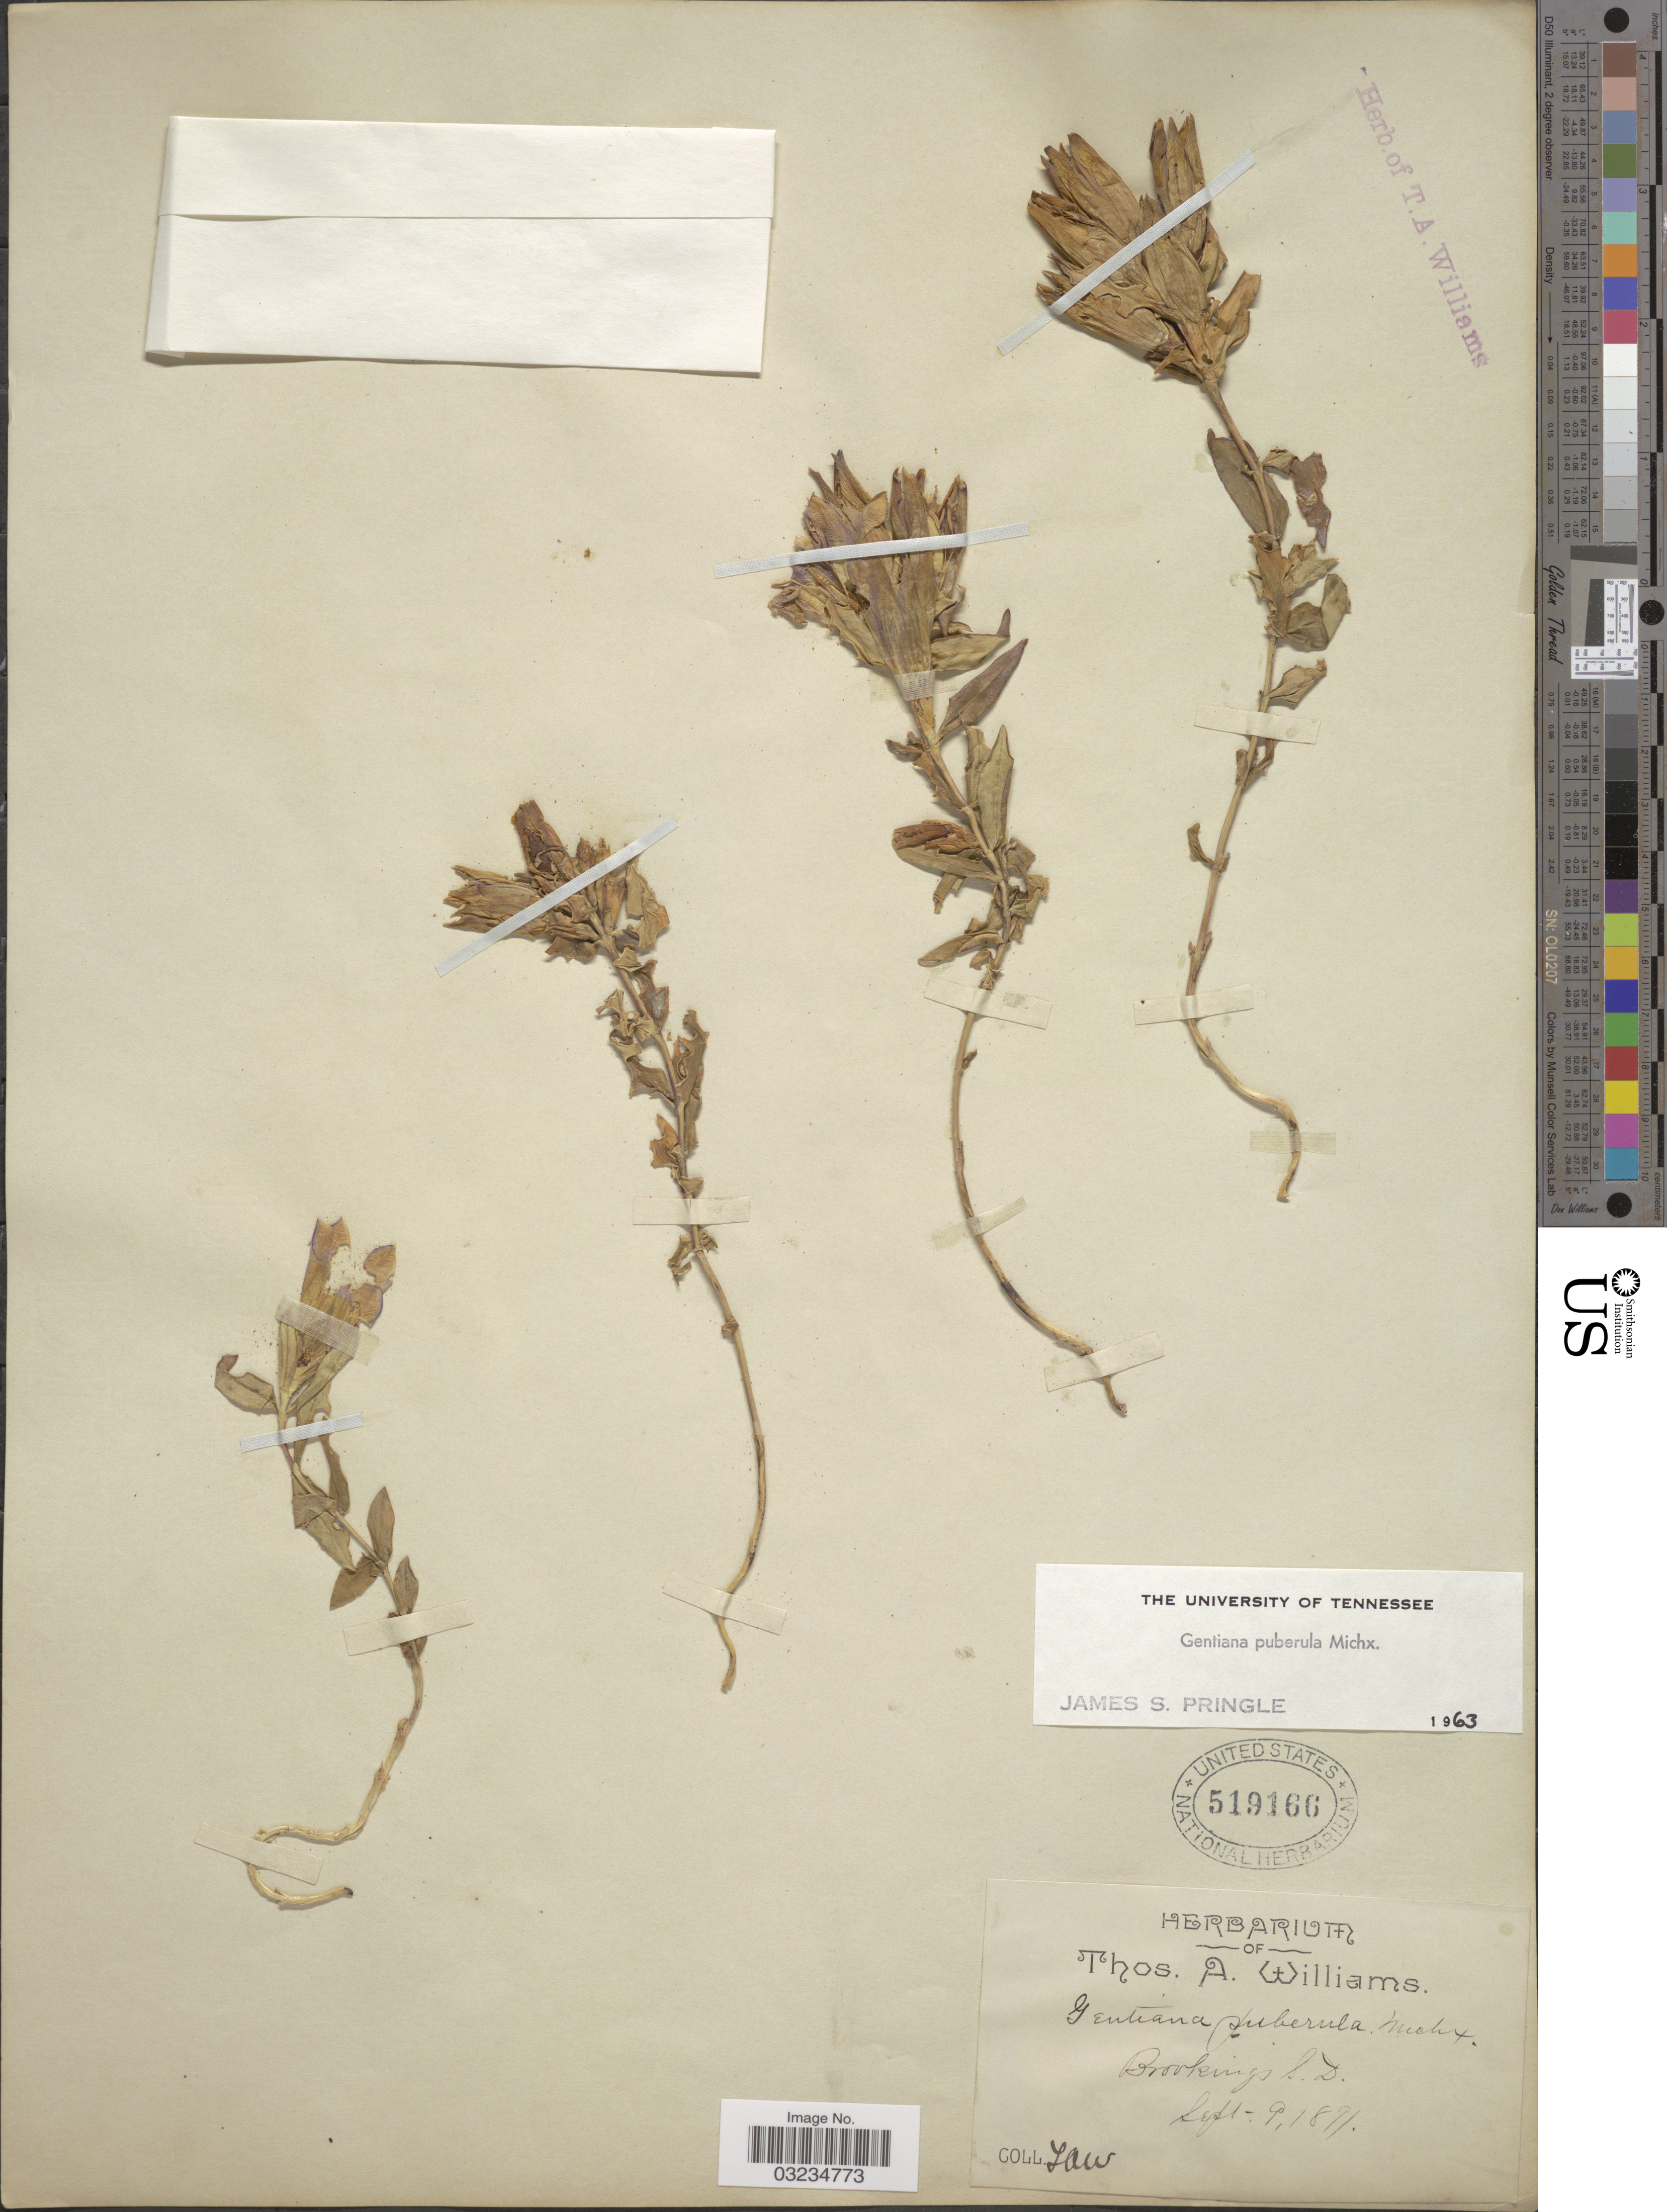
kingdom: Plantae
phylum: Tracheophyta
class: Magnoliopsida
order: Gentianales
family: Gentianaceae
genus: Gentiana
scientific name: Gentiana puberula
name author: Michx.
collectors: T. A. Williams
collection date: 1891-09-09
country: United States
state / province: South Dakota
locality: Brookings S.D.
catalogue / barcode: US 519166